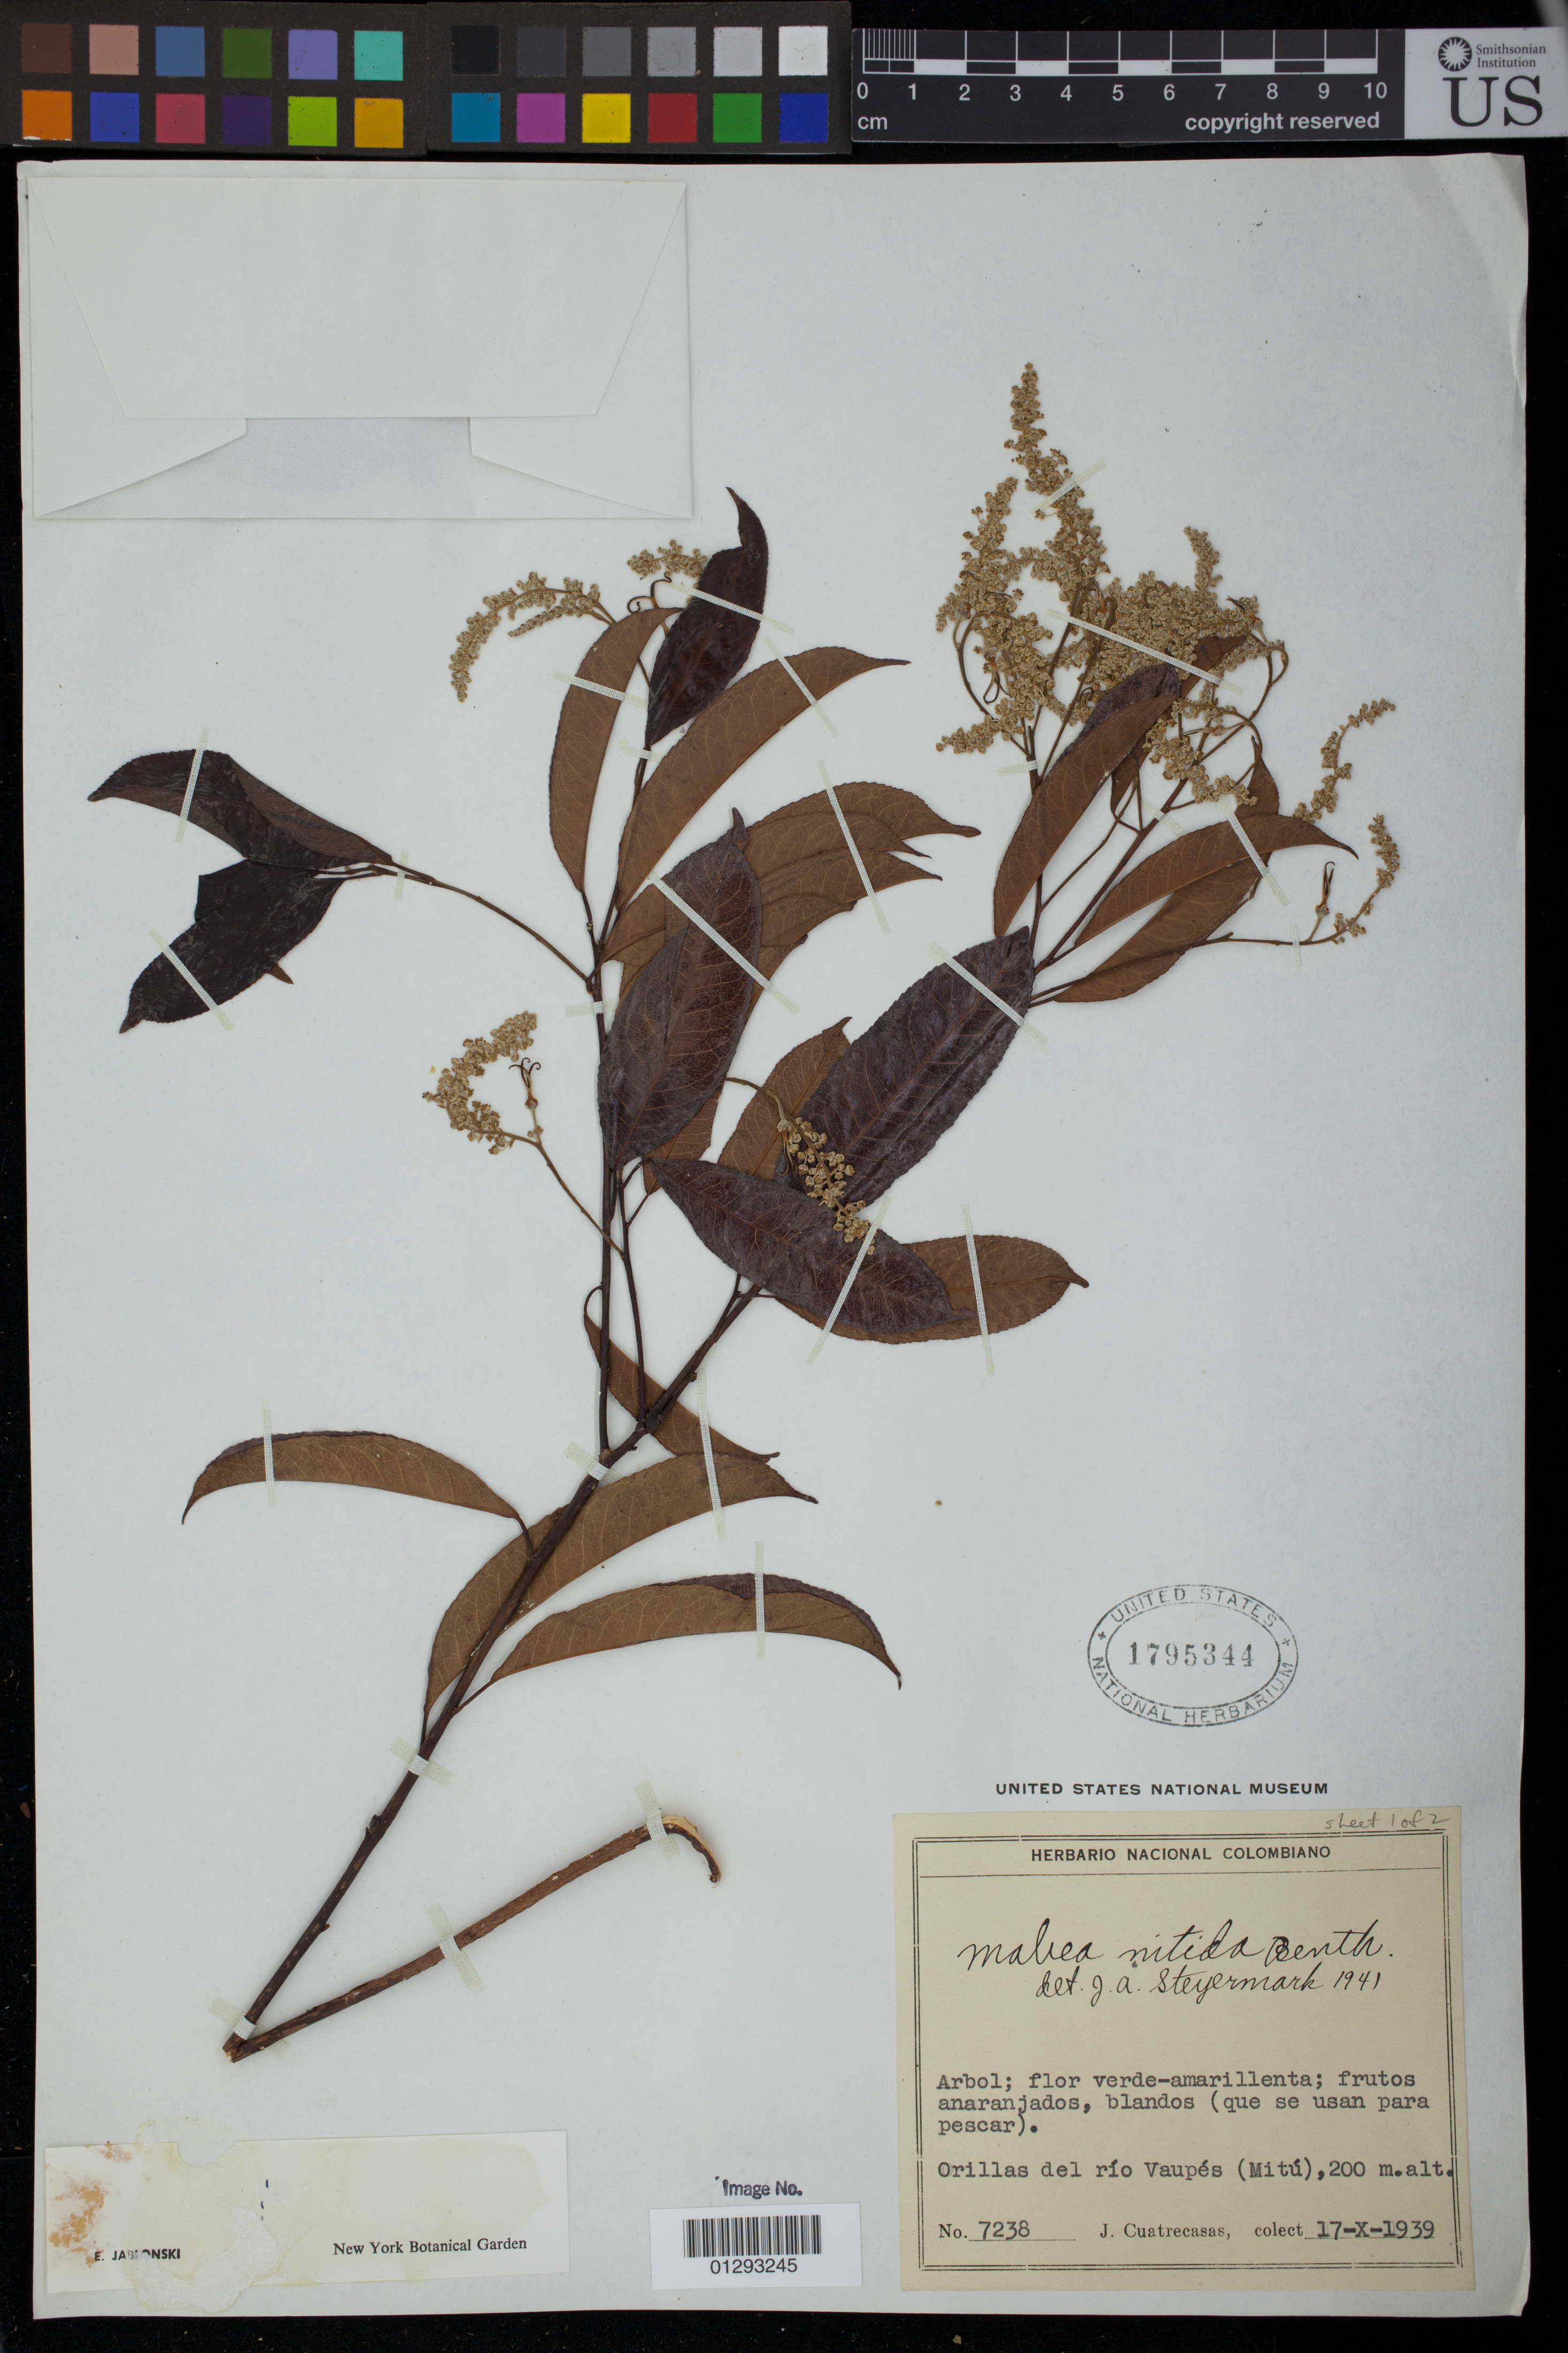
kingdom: Plantae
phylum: Tracheophyta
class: Magnoliopsida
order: Malpighiales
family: Euphorbiaceae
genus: Mabea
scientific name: Mabea nitida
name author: Spruce ex Benth.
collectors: J. Cuatrecasas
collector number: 7238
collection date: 1939-10-17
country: Colombia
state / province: Vaupes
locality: Orillas del rio Vaupes, Mitu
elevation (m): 200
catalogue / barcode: US 1795344